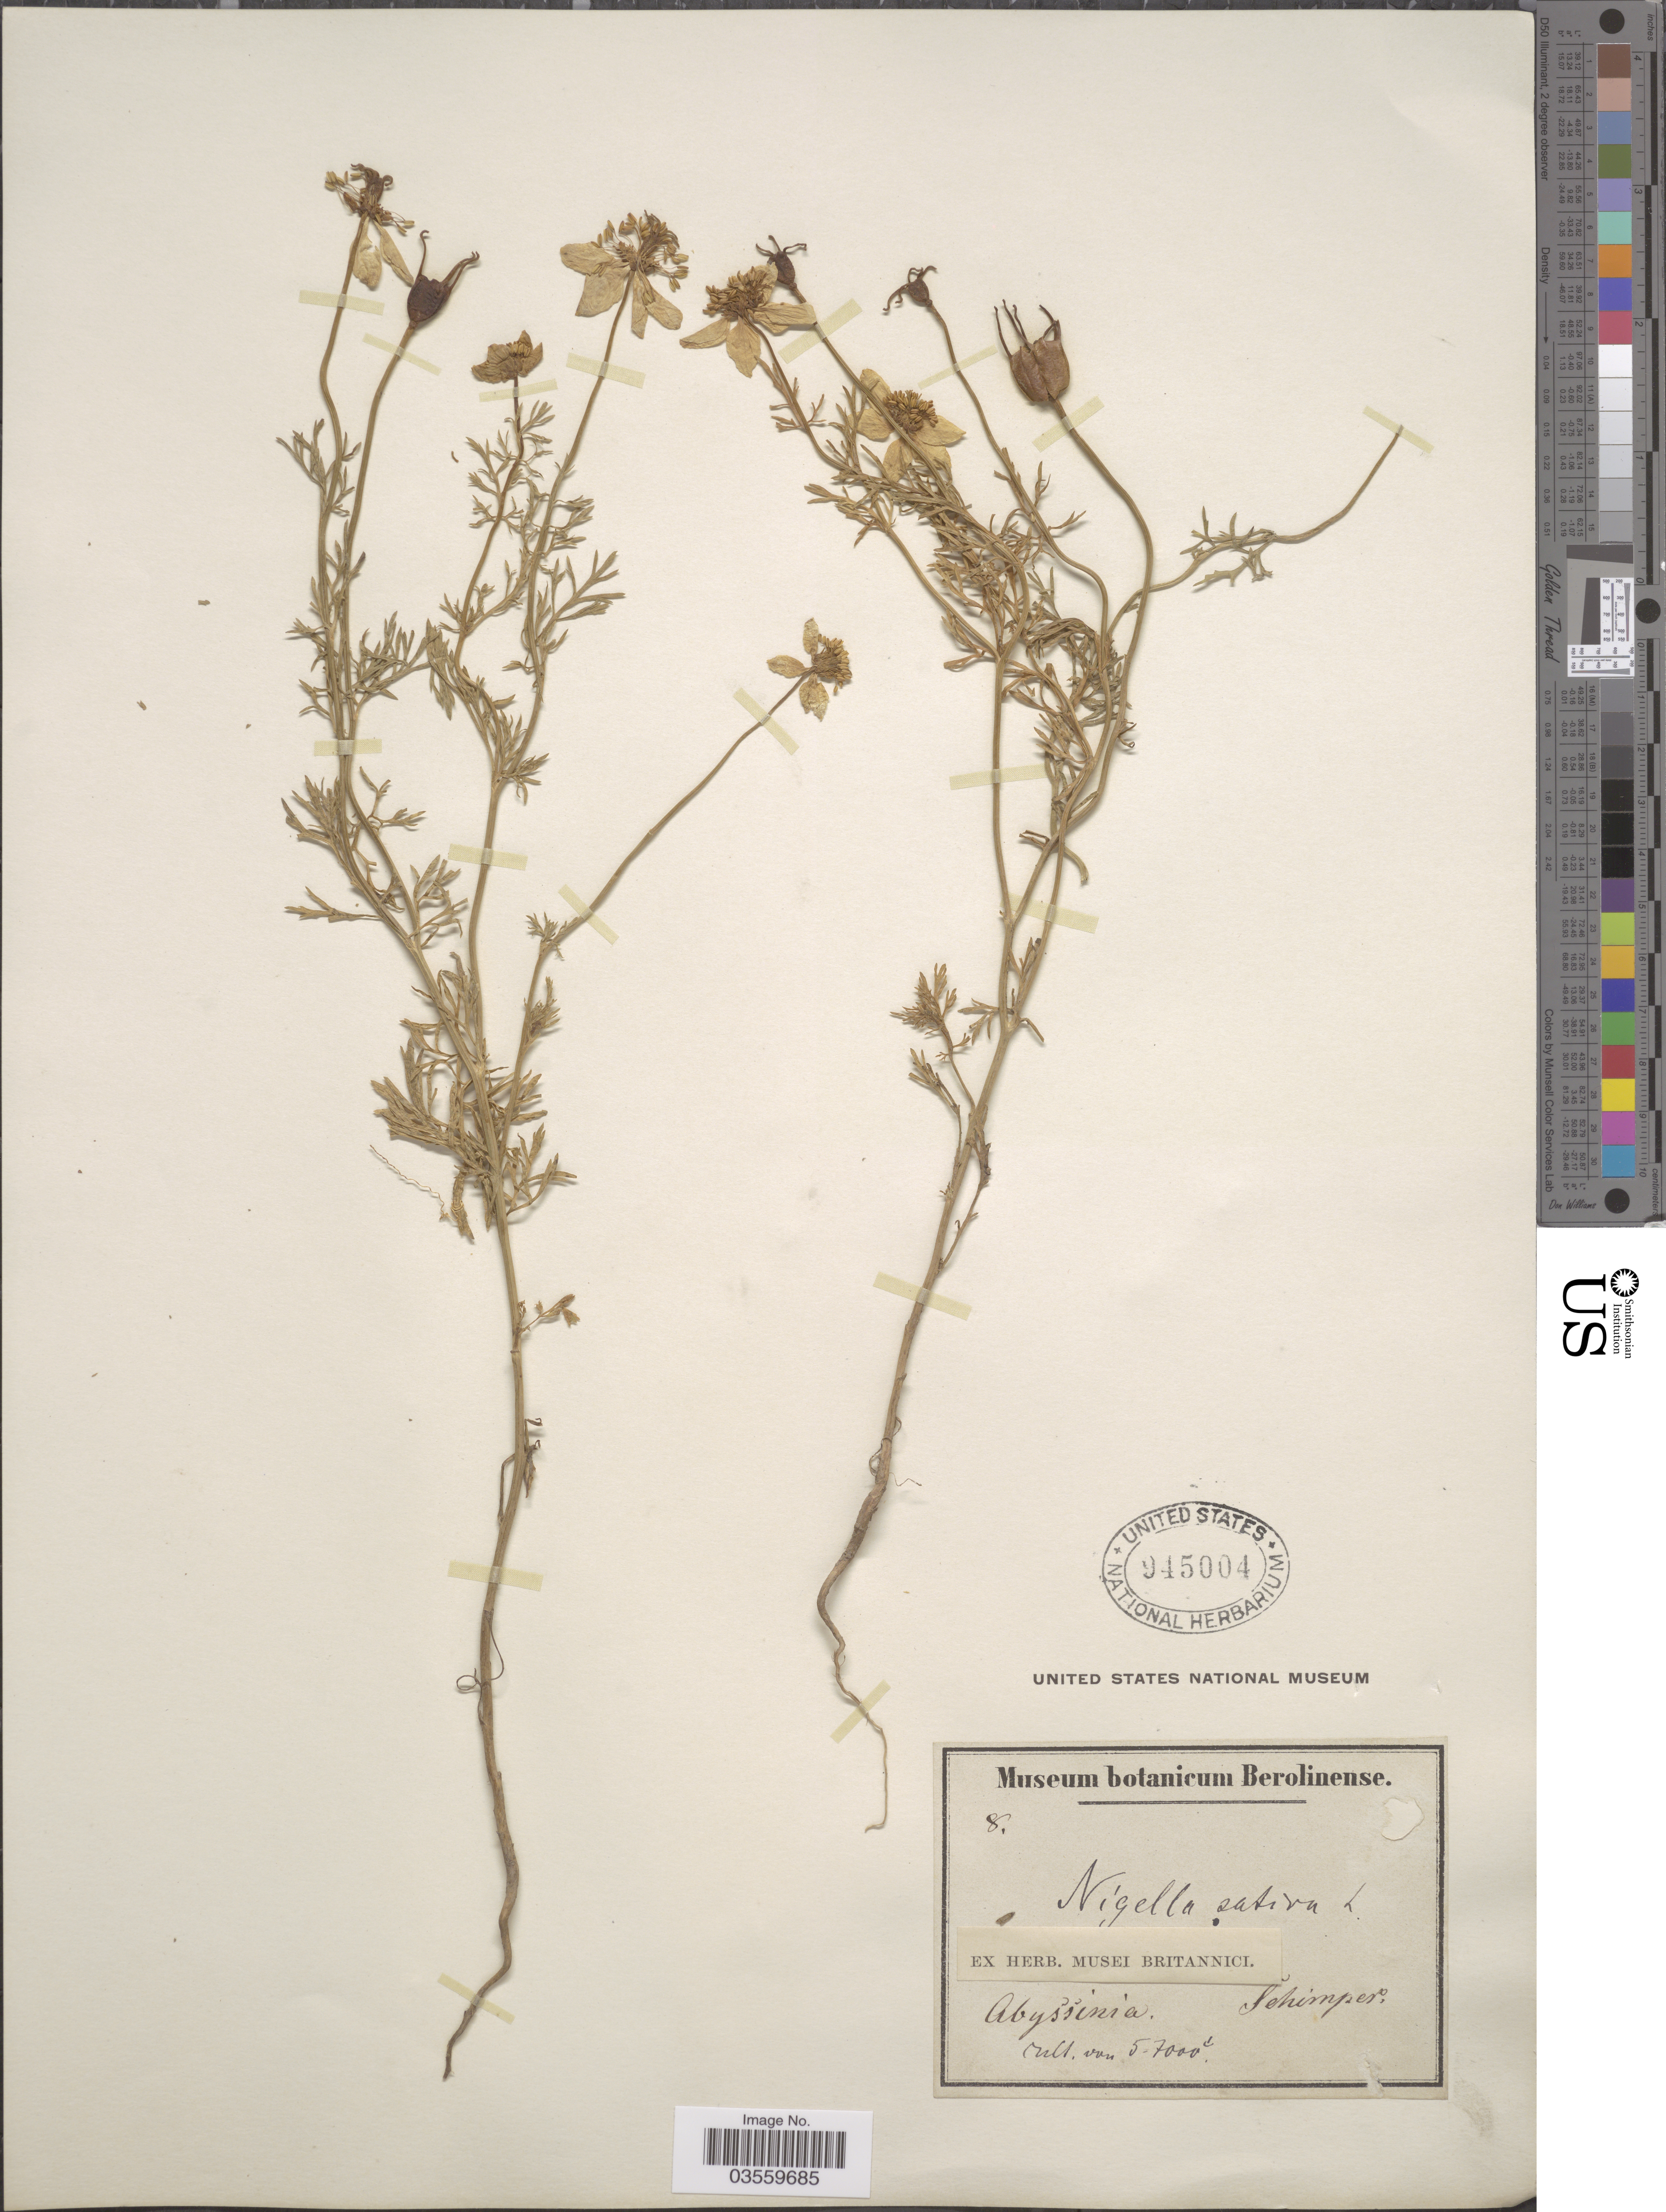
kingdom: Plantae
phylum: Tracheophyta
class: Magnoliopsida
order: Ranunculales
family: Ranunculaceae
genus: Nigella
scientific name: Nigella sativa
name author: L.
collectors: -. Schimper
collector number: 8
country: Ethiopia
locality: Abyssinia.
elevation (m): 1524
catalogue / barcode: US 945004